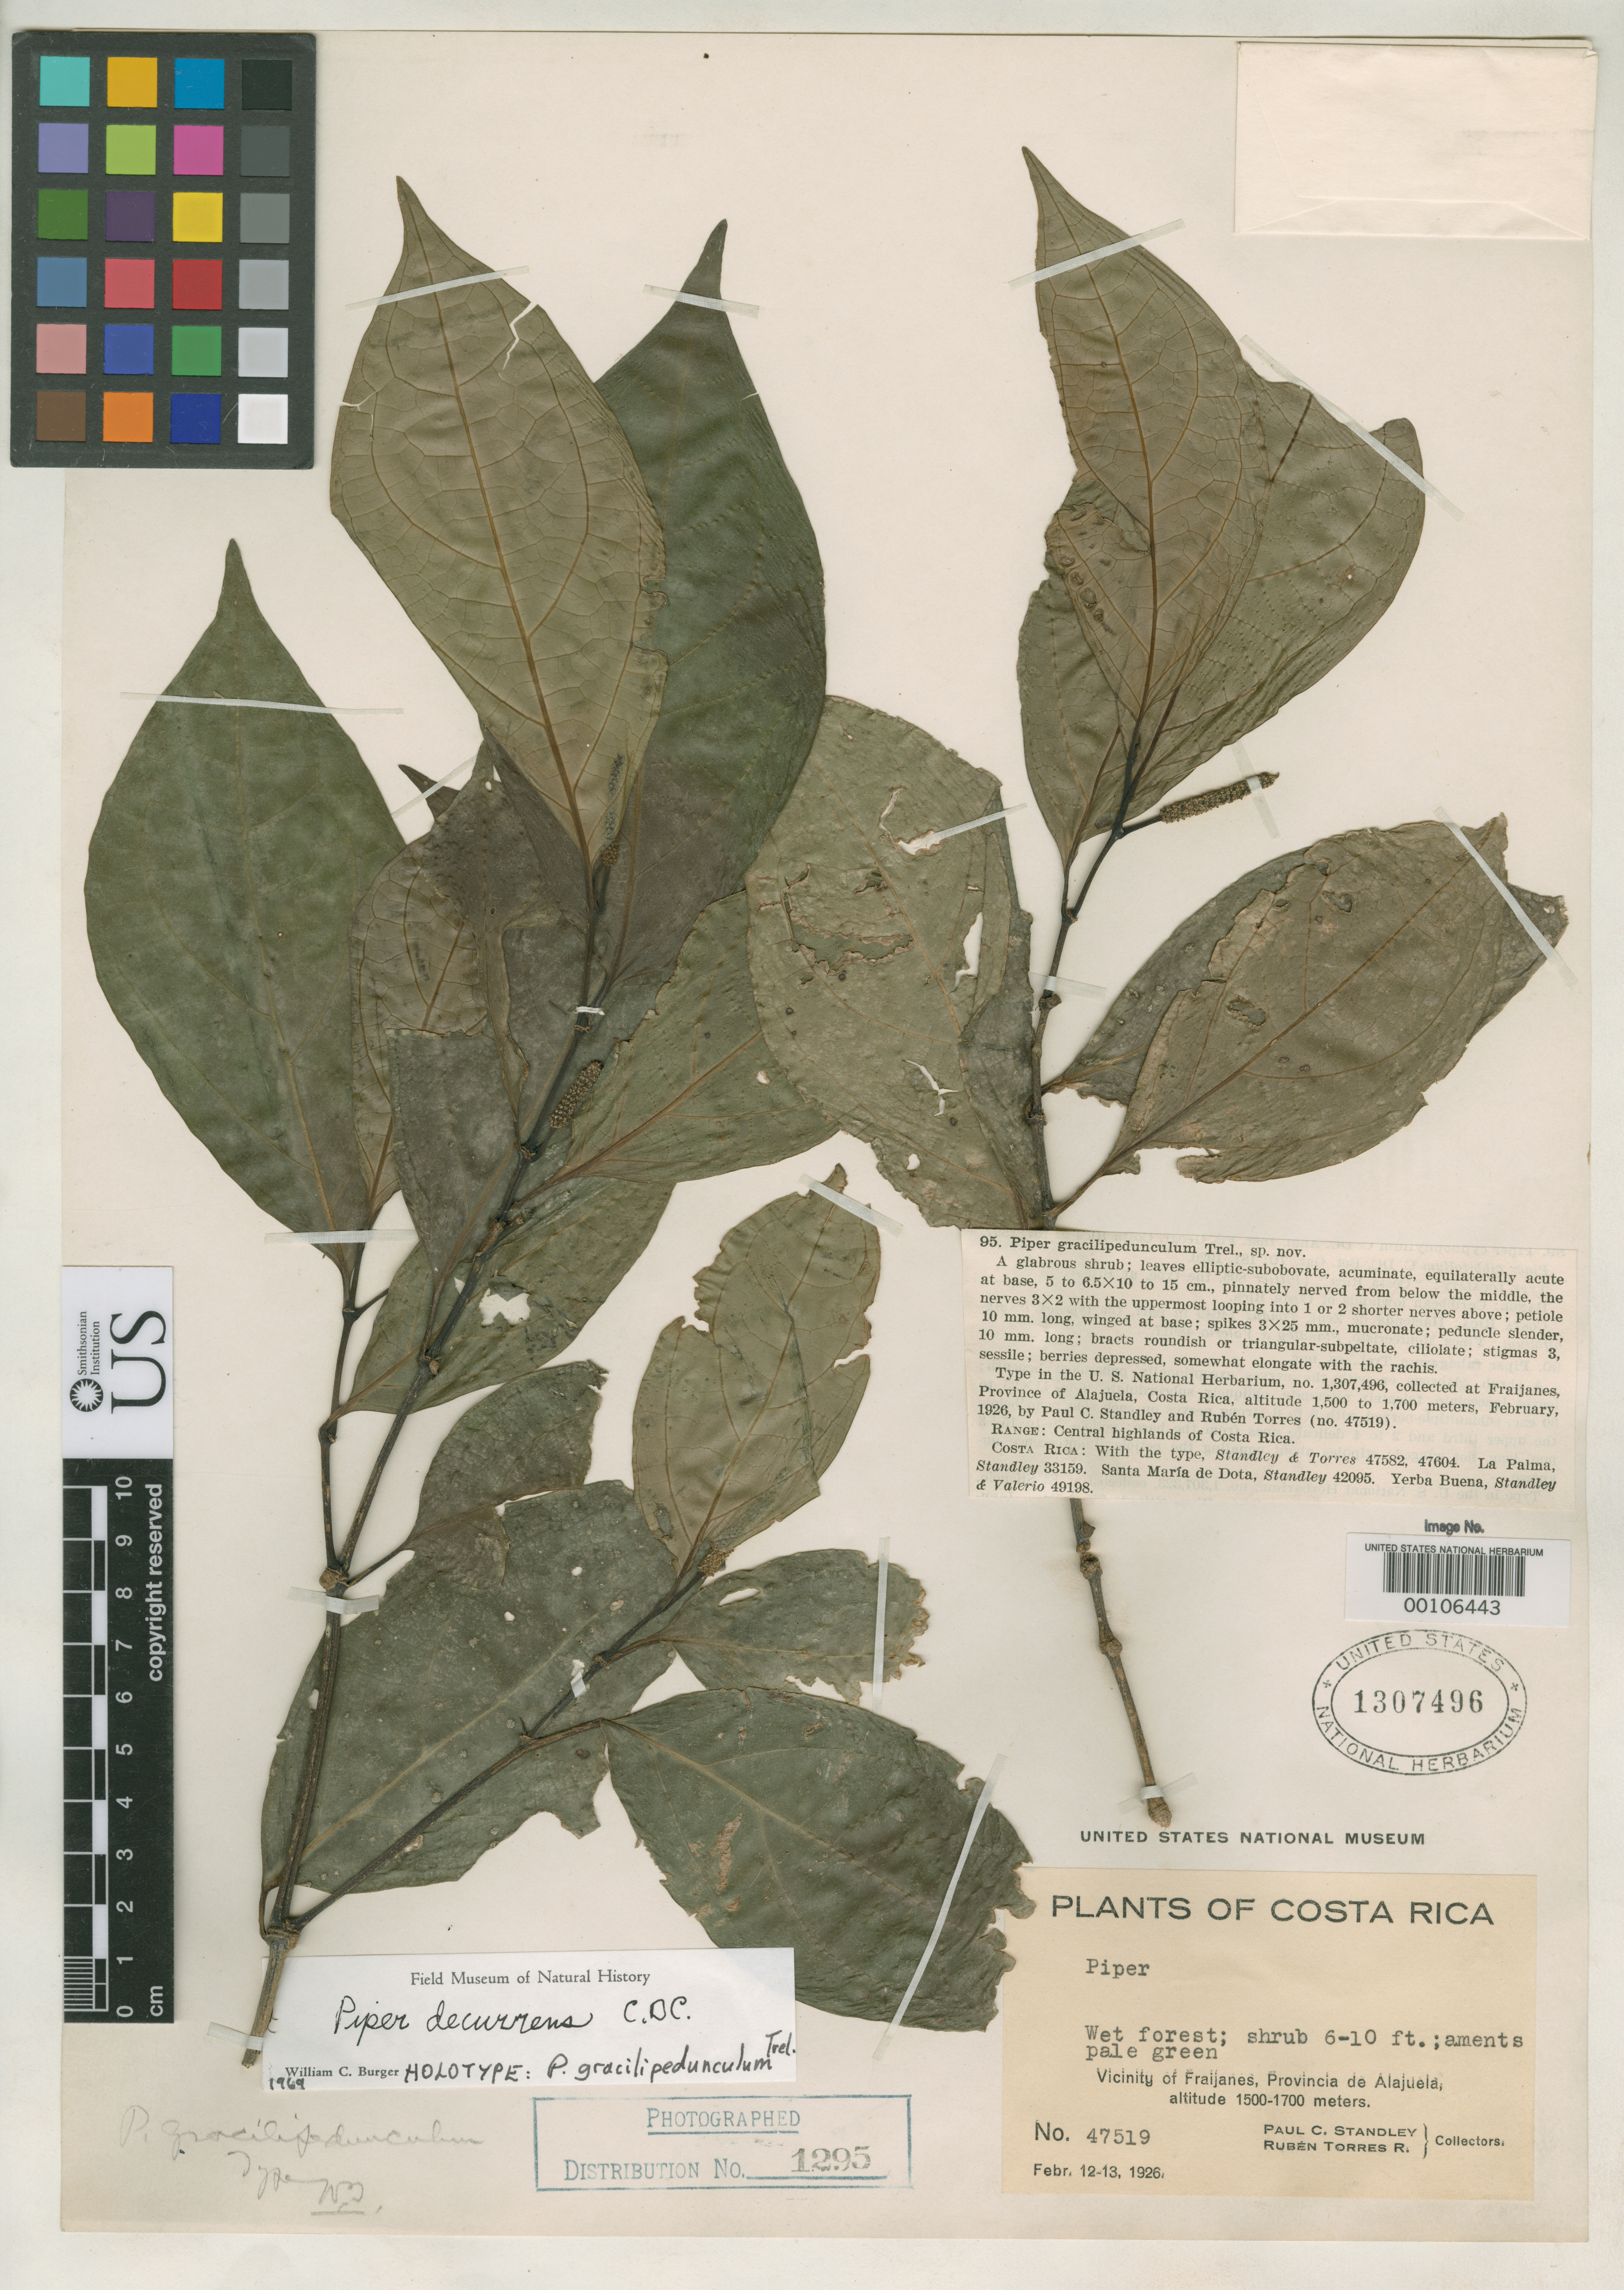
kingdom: Plantae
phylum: Tracheophyta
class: Magnoliopsida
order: Piperales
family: Piperaceae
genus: Piper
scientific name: Piper gracilipedunculum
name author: Trel.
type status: Holotype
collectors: P. C. Standley & R. Torres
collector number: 47519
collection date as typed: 12 Feb 1926 to 13 Feb 1926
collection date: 1926-02-12/1926-02-13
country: Costa Rica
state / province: Alajuela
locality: Fraijanes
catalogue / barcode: US 1307496